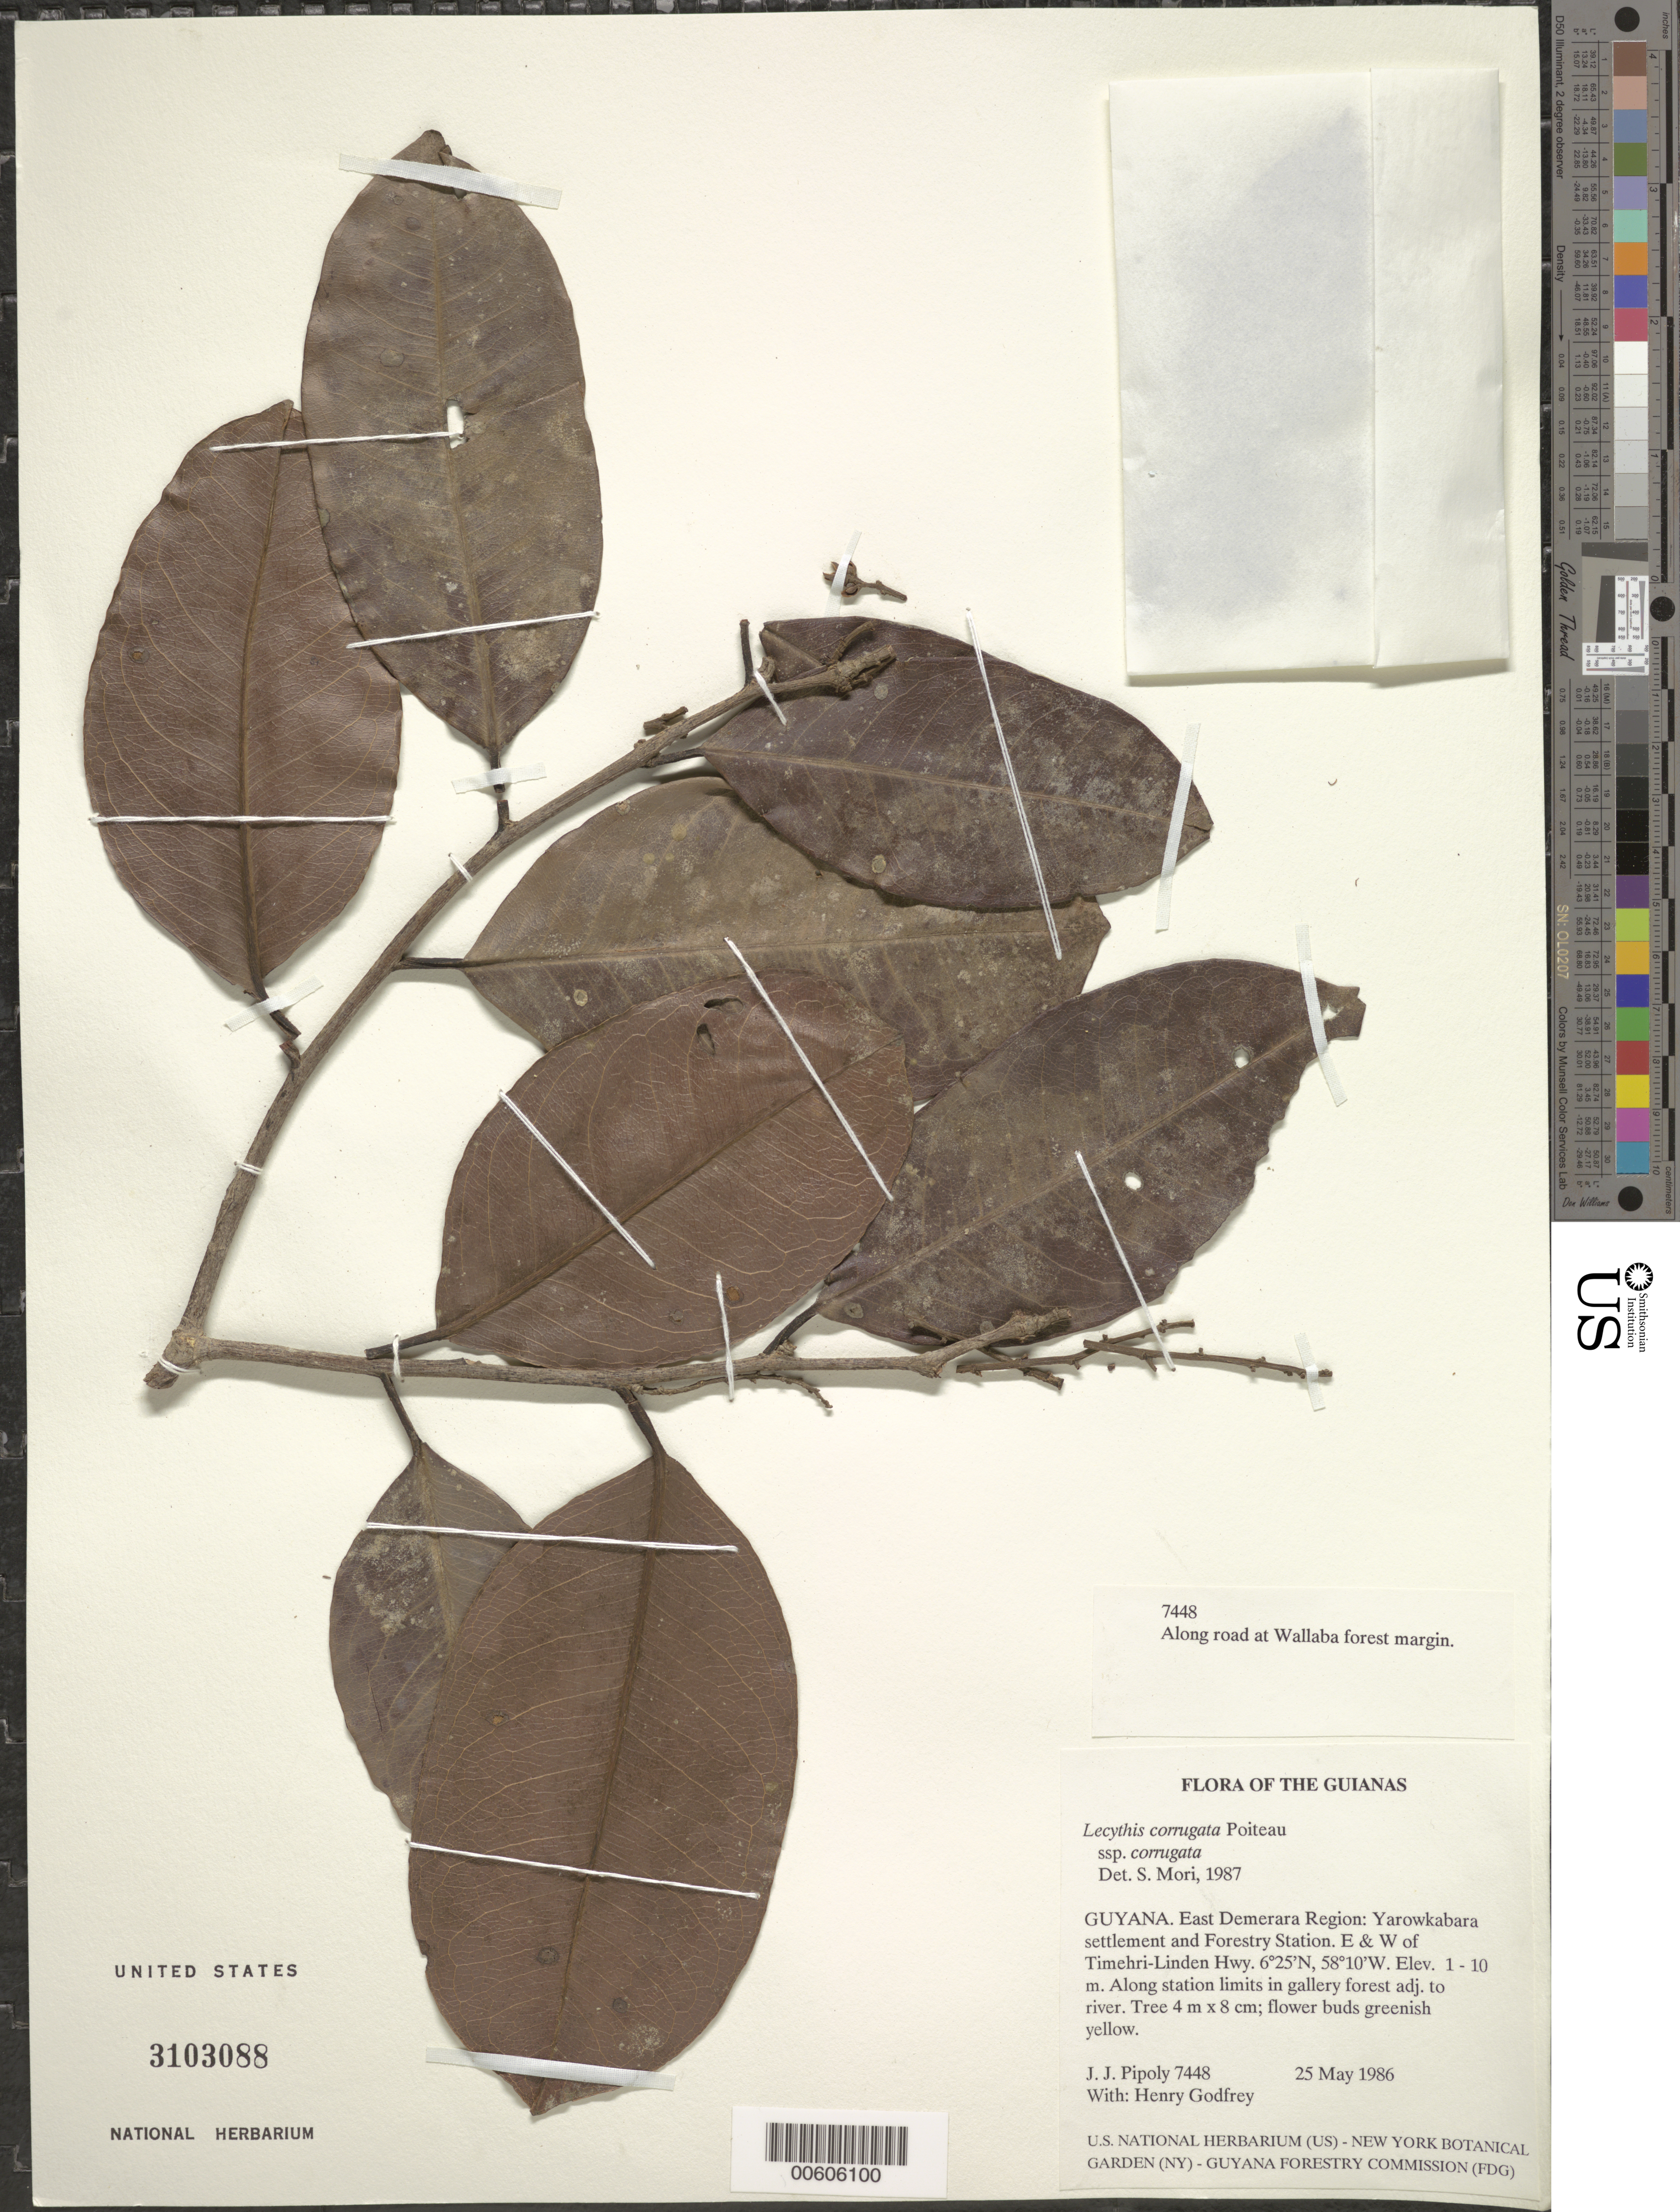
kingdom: Plantae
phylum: Tracheophyta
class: Magnoliopsida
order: Ericales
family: Lecythidaceae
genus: Lecythis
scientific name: Lecythis corrugata subsp. corrugata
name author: Poit.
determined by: Mori, Scott A.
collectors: J. J. Pipoly & H. Godfrey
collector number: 7448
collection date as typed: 25 May 1986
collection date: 1986-05-25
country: Guyana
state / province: Demerara-Mahaica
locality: Yarowkabra settlement and Forestry Station. E & W of Timehri-Linden Hwy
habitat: Along station limits in gallery forest adj. to river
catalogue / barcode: US 3103088